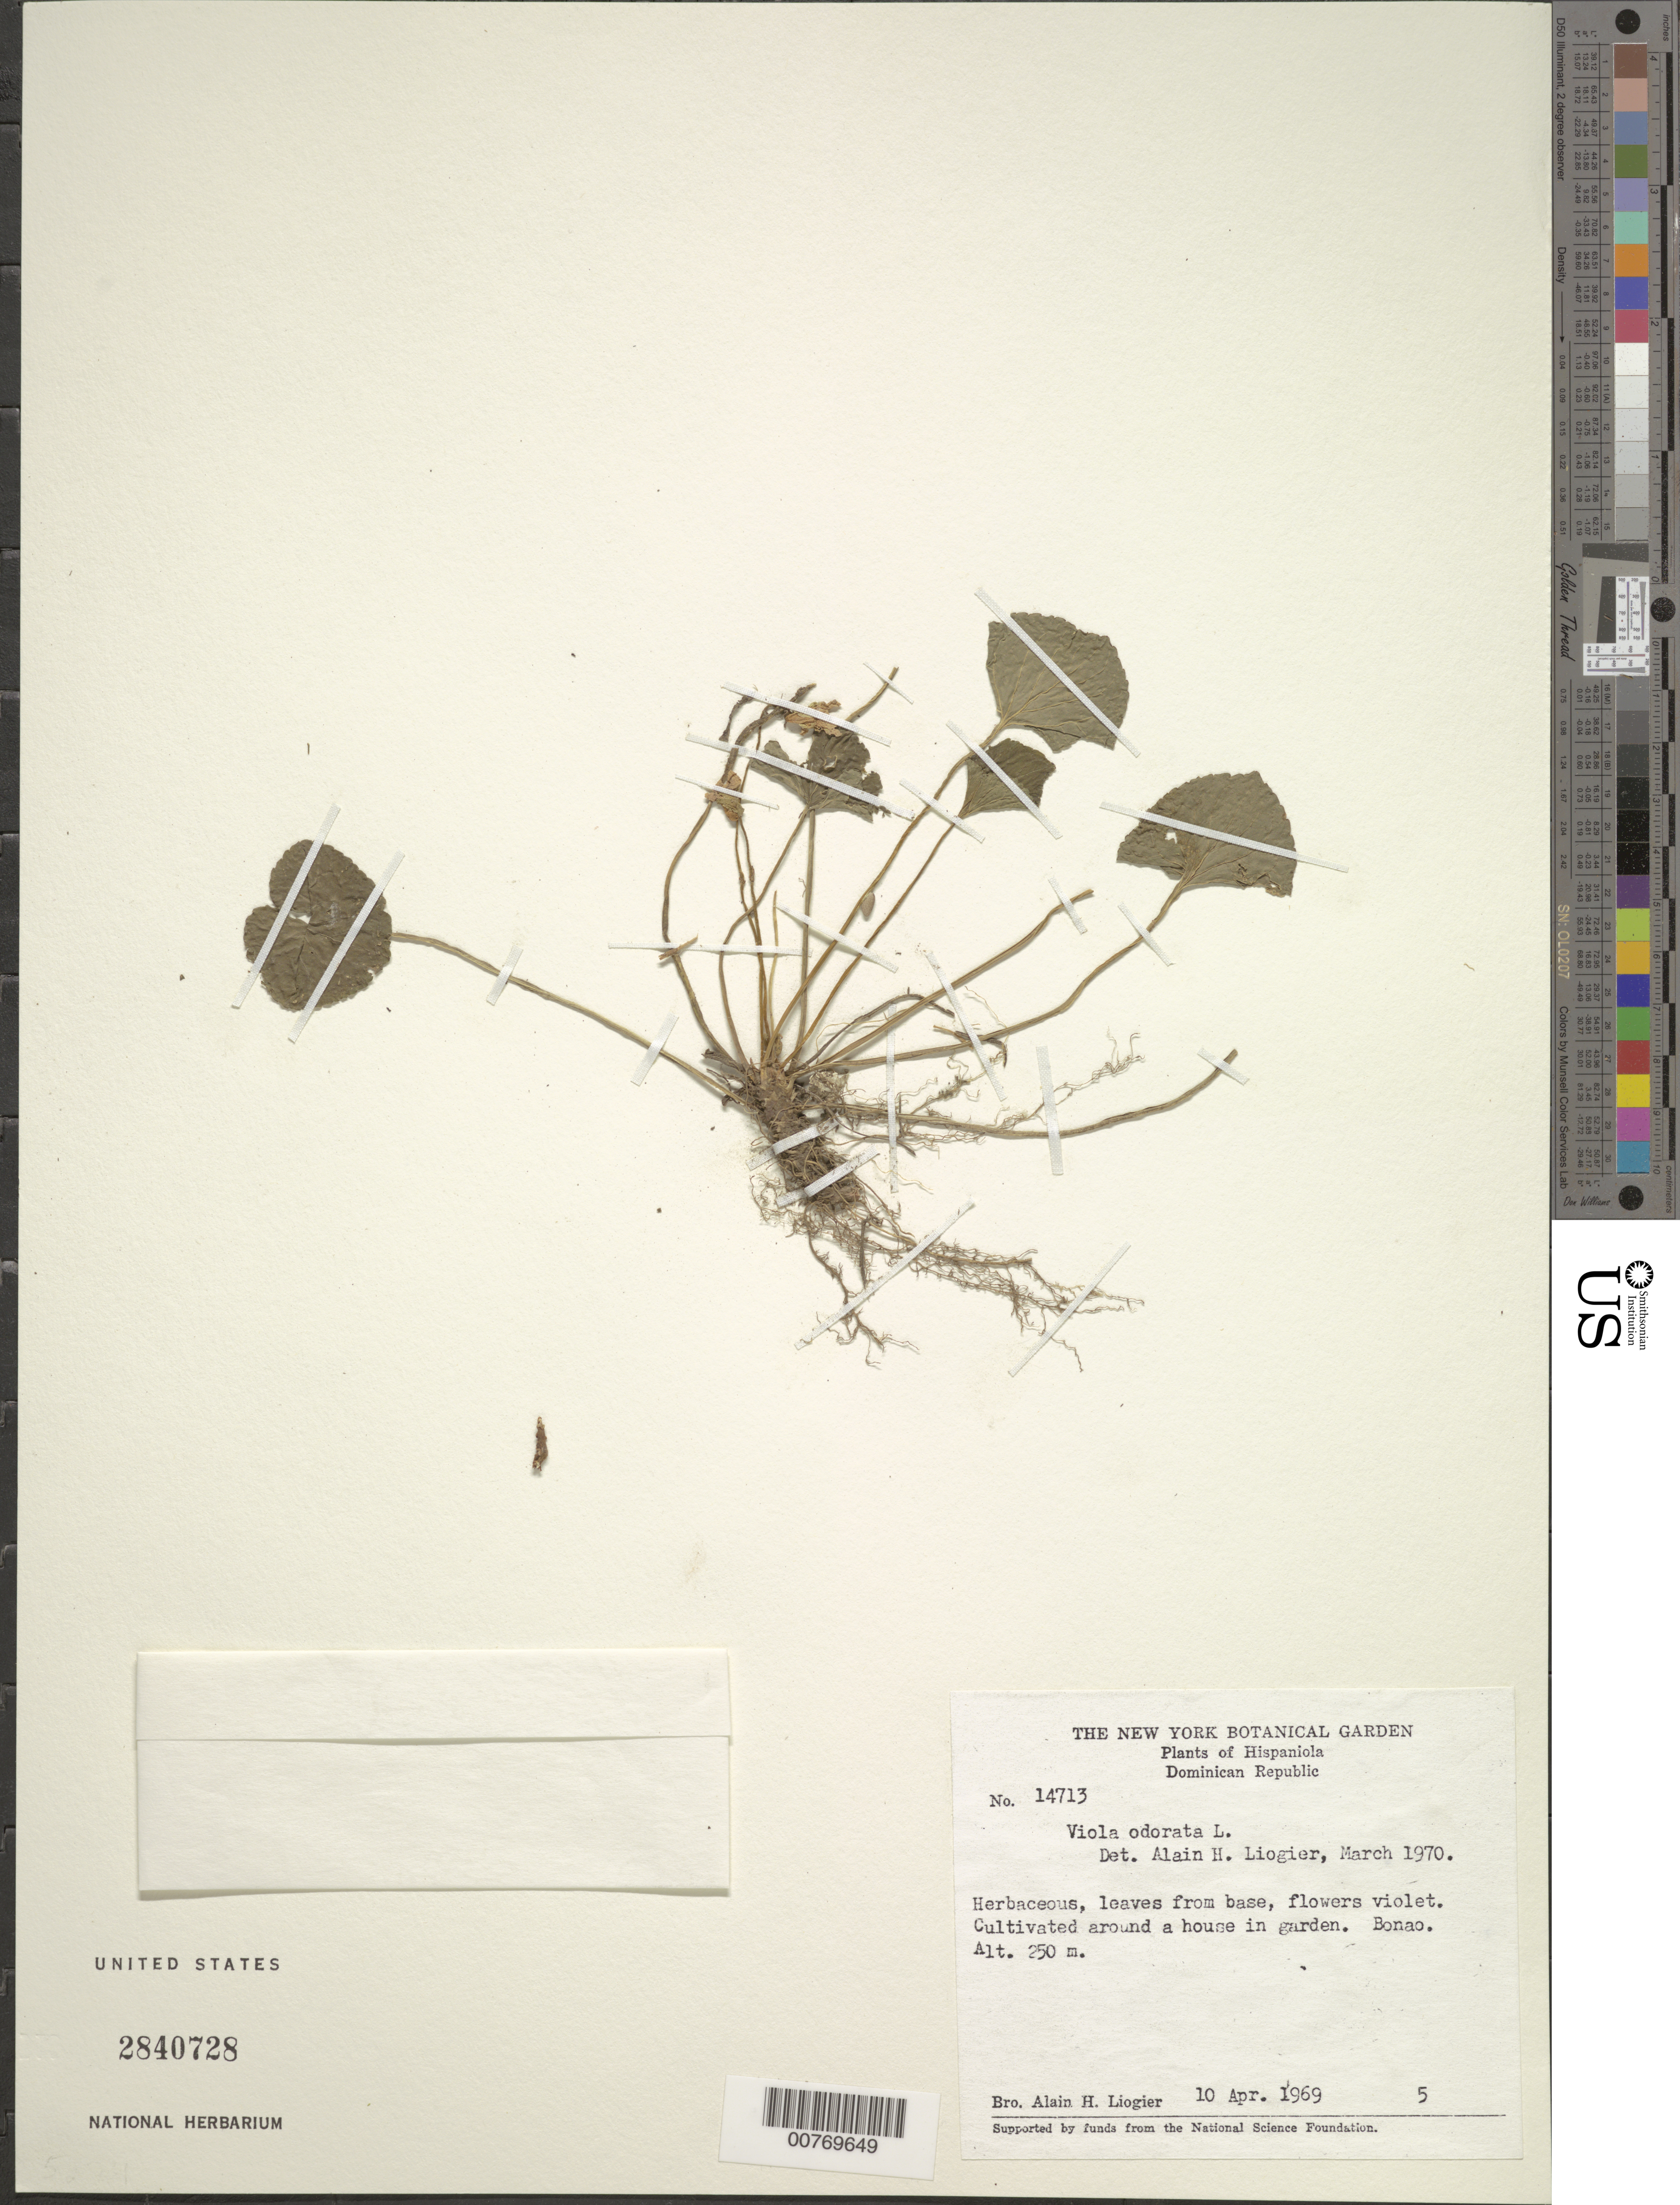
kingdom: Plantae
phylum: Tracheophyta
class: Magnoliopsida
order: Malpighiales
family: Violaceae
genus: Viola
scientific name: Viola odorata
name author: L.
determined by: Liogier, Alain H.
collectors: A. H. Liogier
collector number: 14713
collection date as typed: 10 Apr 1969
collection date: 1969-04-10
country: Dominican Republic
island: Hispaniola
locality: Bonao.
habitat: Cultivated around a house in garden.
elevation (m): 250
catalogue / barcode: US 2840728